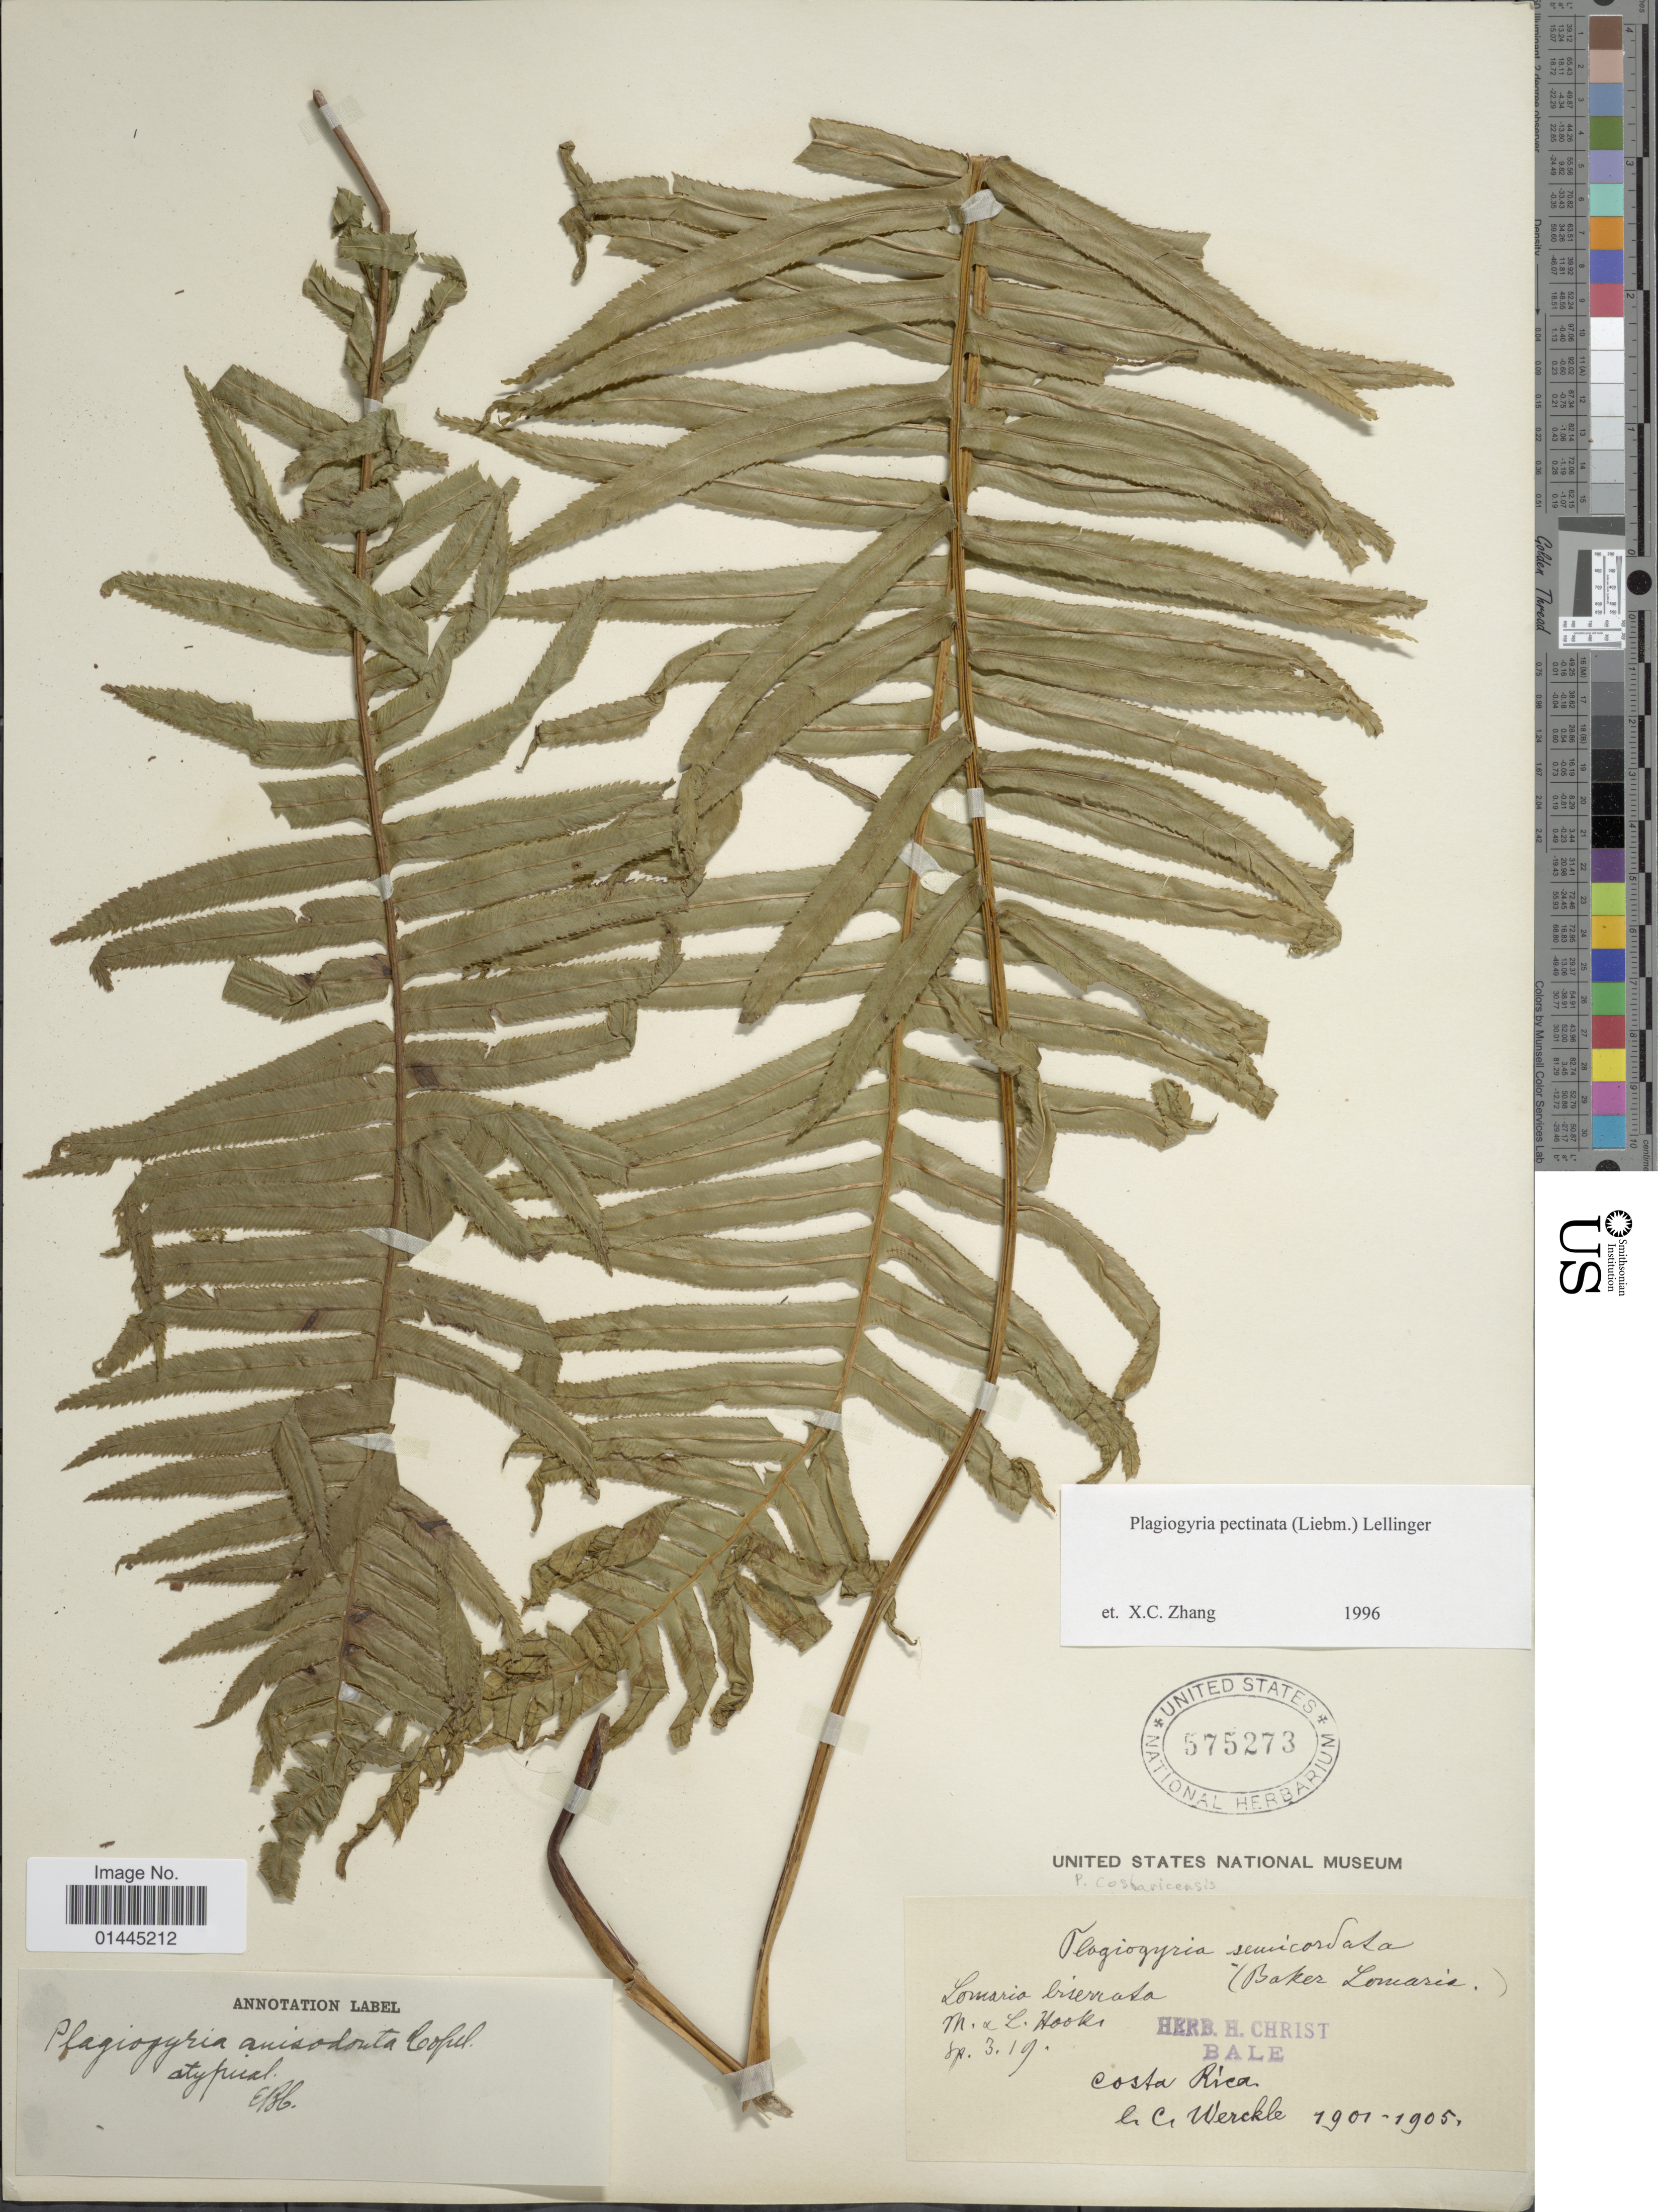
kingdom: Plantae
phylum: Tracheophyta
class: Polypodiopsida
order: Cyatheales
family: Plagiogyriaceae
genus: Plagiogyria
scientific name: Plagiogyria costaricensis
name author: Mett. ex Kuhn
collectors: C. C Wercklé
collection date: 1901/1905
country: Costa Rica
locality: Costa Rica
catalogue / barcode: US 575273